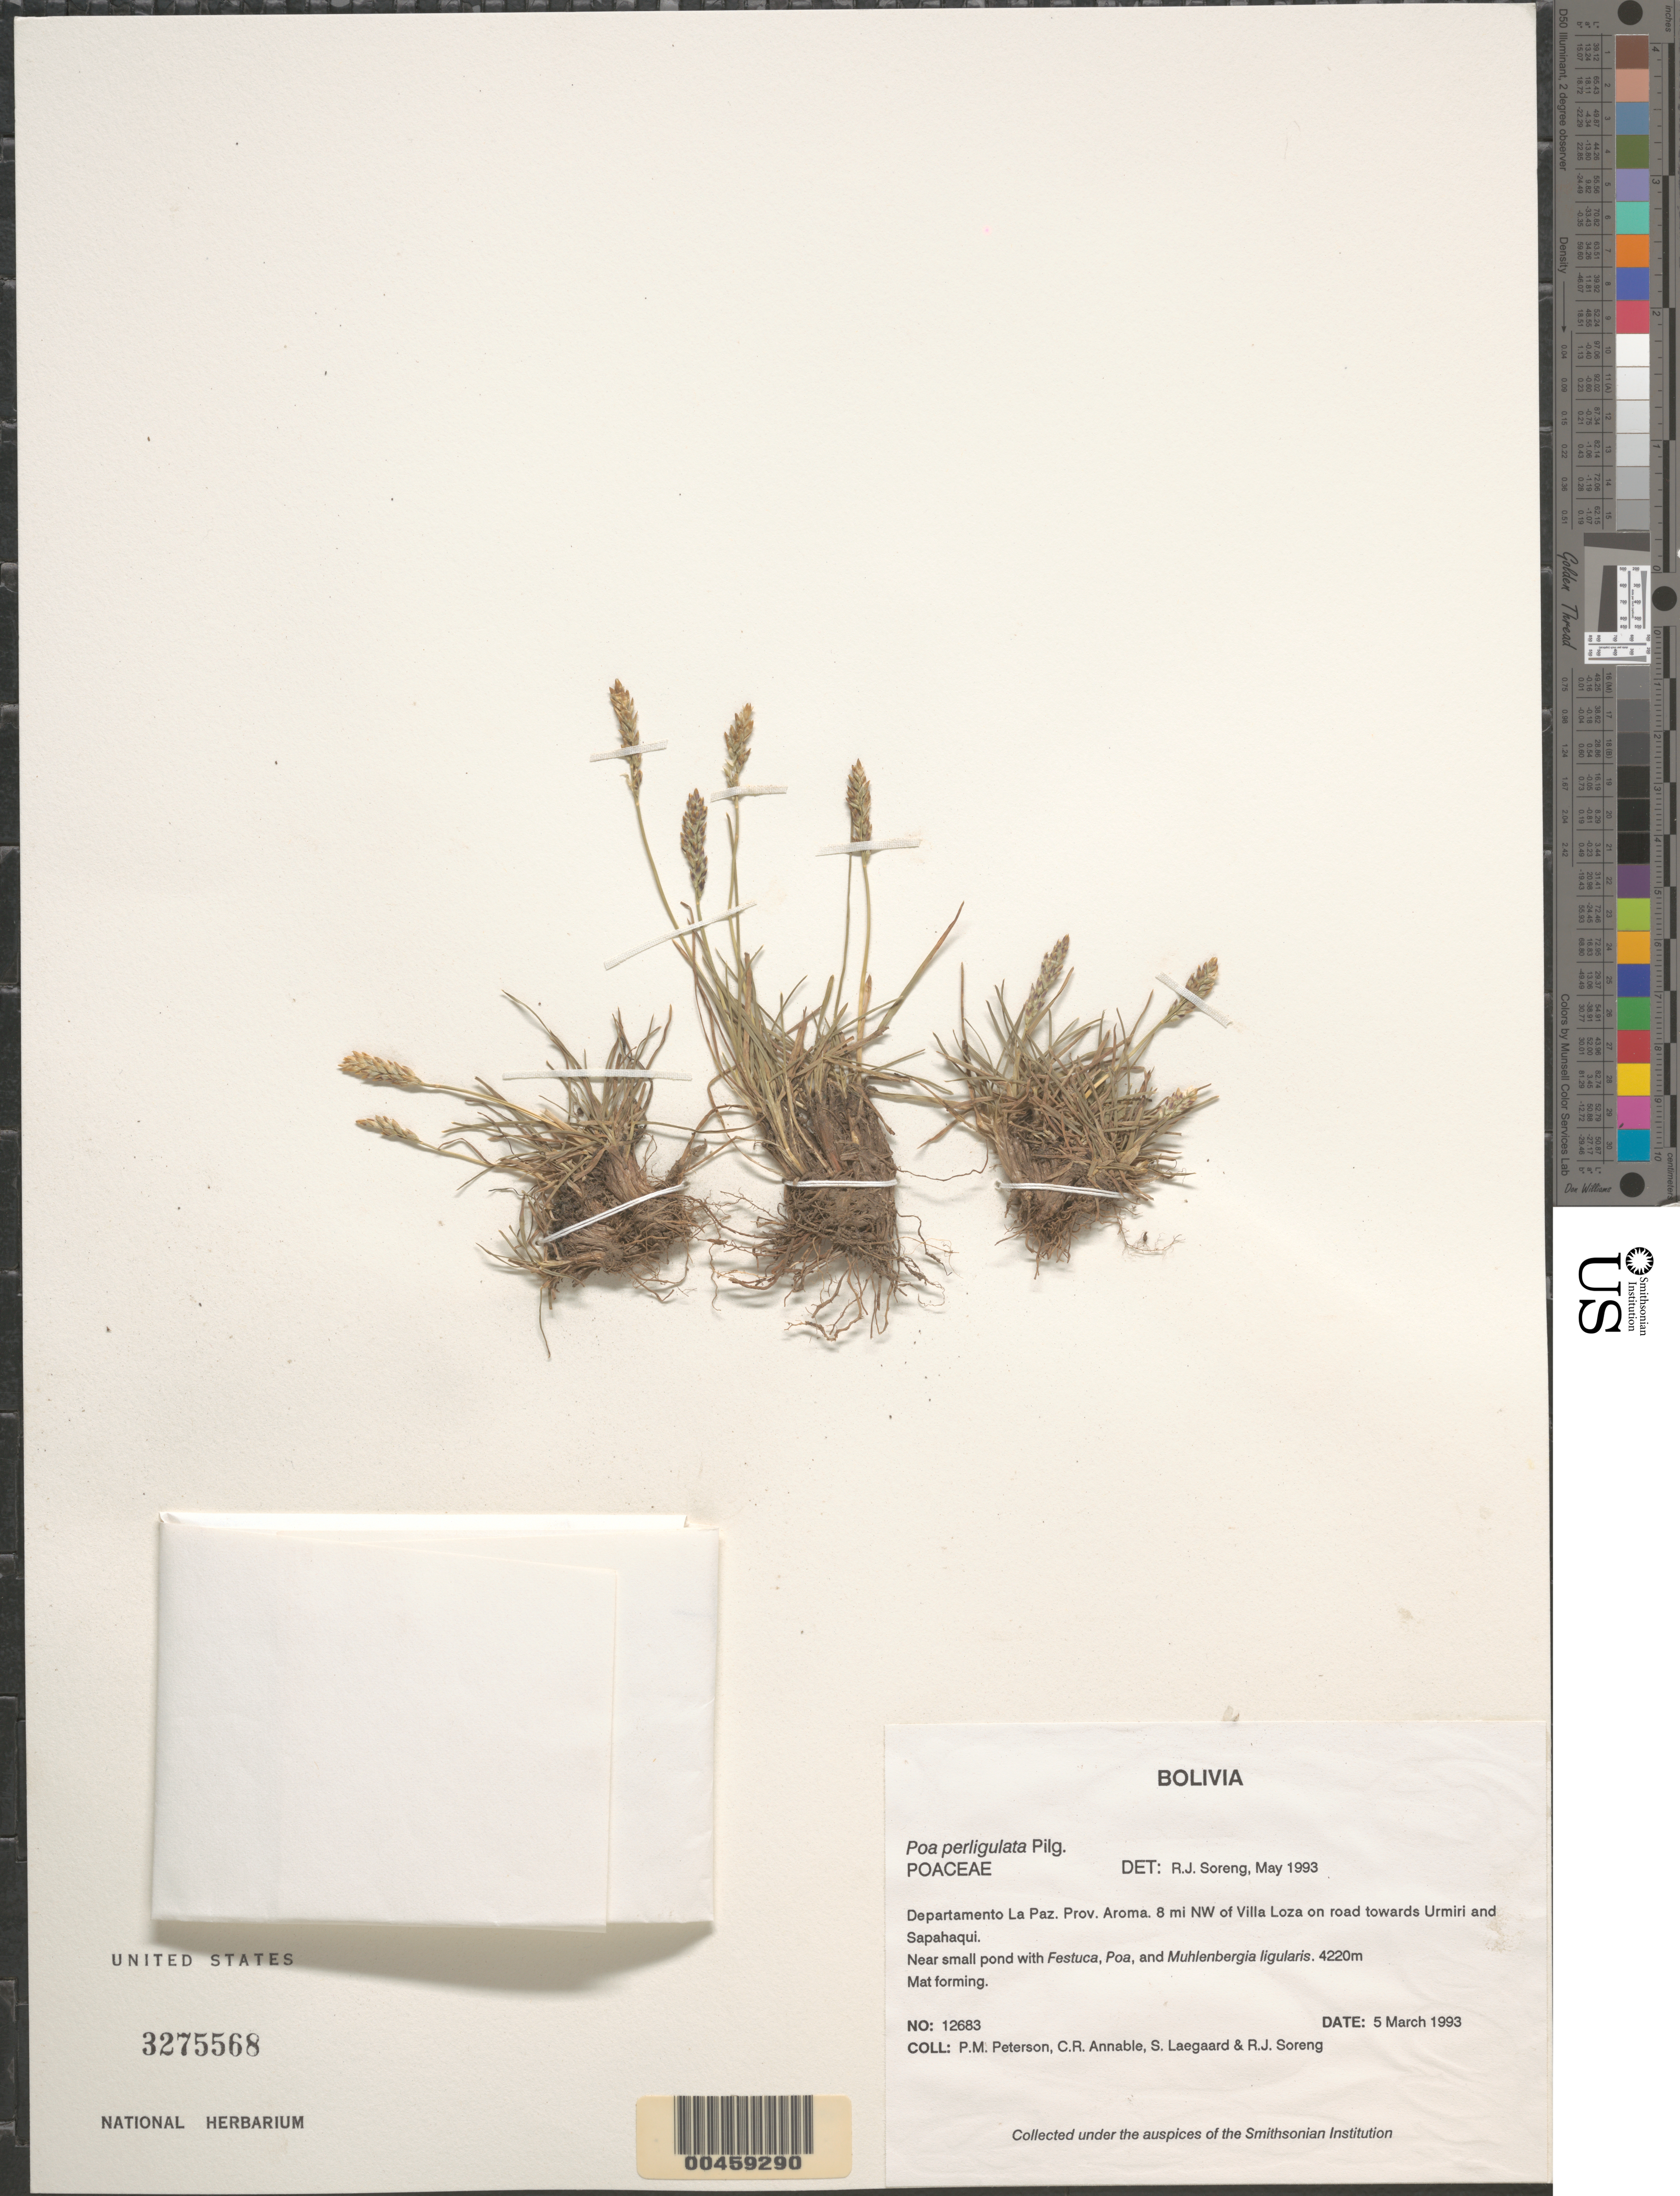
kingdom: Plantae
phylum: Tracheophyta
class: Liliopsida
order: Poales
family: Poaceae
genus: Poa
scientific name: Poa perligulata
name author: Pilg.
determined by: Soreng, Robert J., Research Associate (BOT), Smithsonian Institution - National Museum of Natural History (UNITED STATES)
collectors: P. M. Peterson, C. R. Annable, S. Lægaard & R. J. Soreng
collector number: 12683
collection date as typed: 05 Mar 1993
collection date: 1993-03-05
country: Bolivia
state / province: La Paz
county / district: Aroma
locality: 8 mi NW of Villa Loza on road towards Urmiri and Sapahaqui.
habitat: Near small pond with Festuca, Poa, and Muhlenbergia ligularis.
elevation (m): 4220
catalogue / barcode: US 3275568